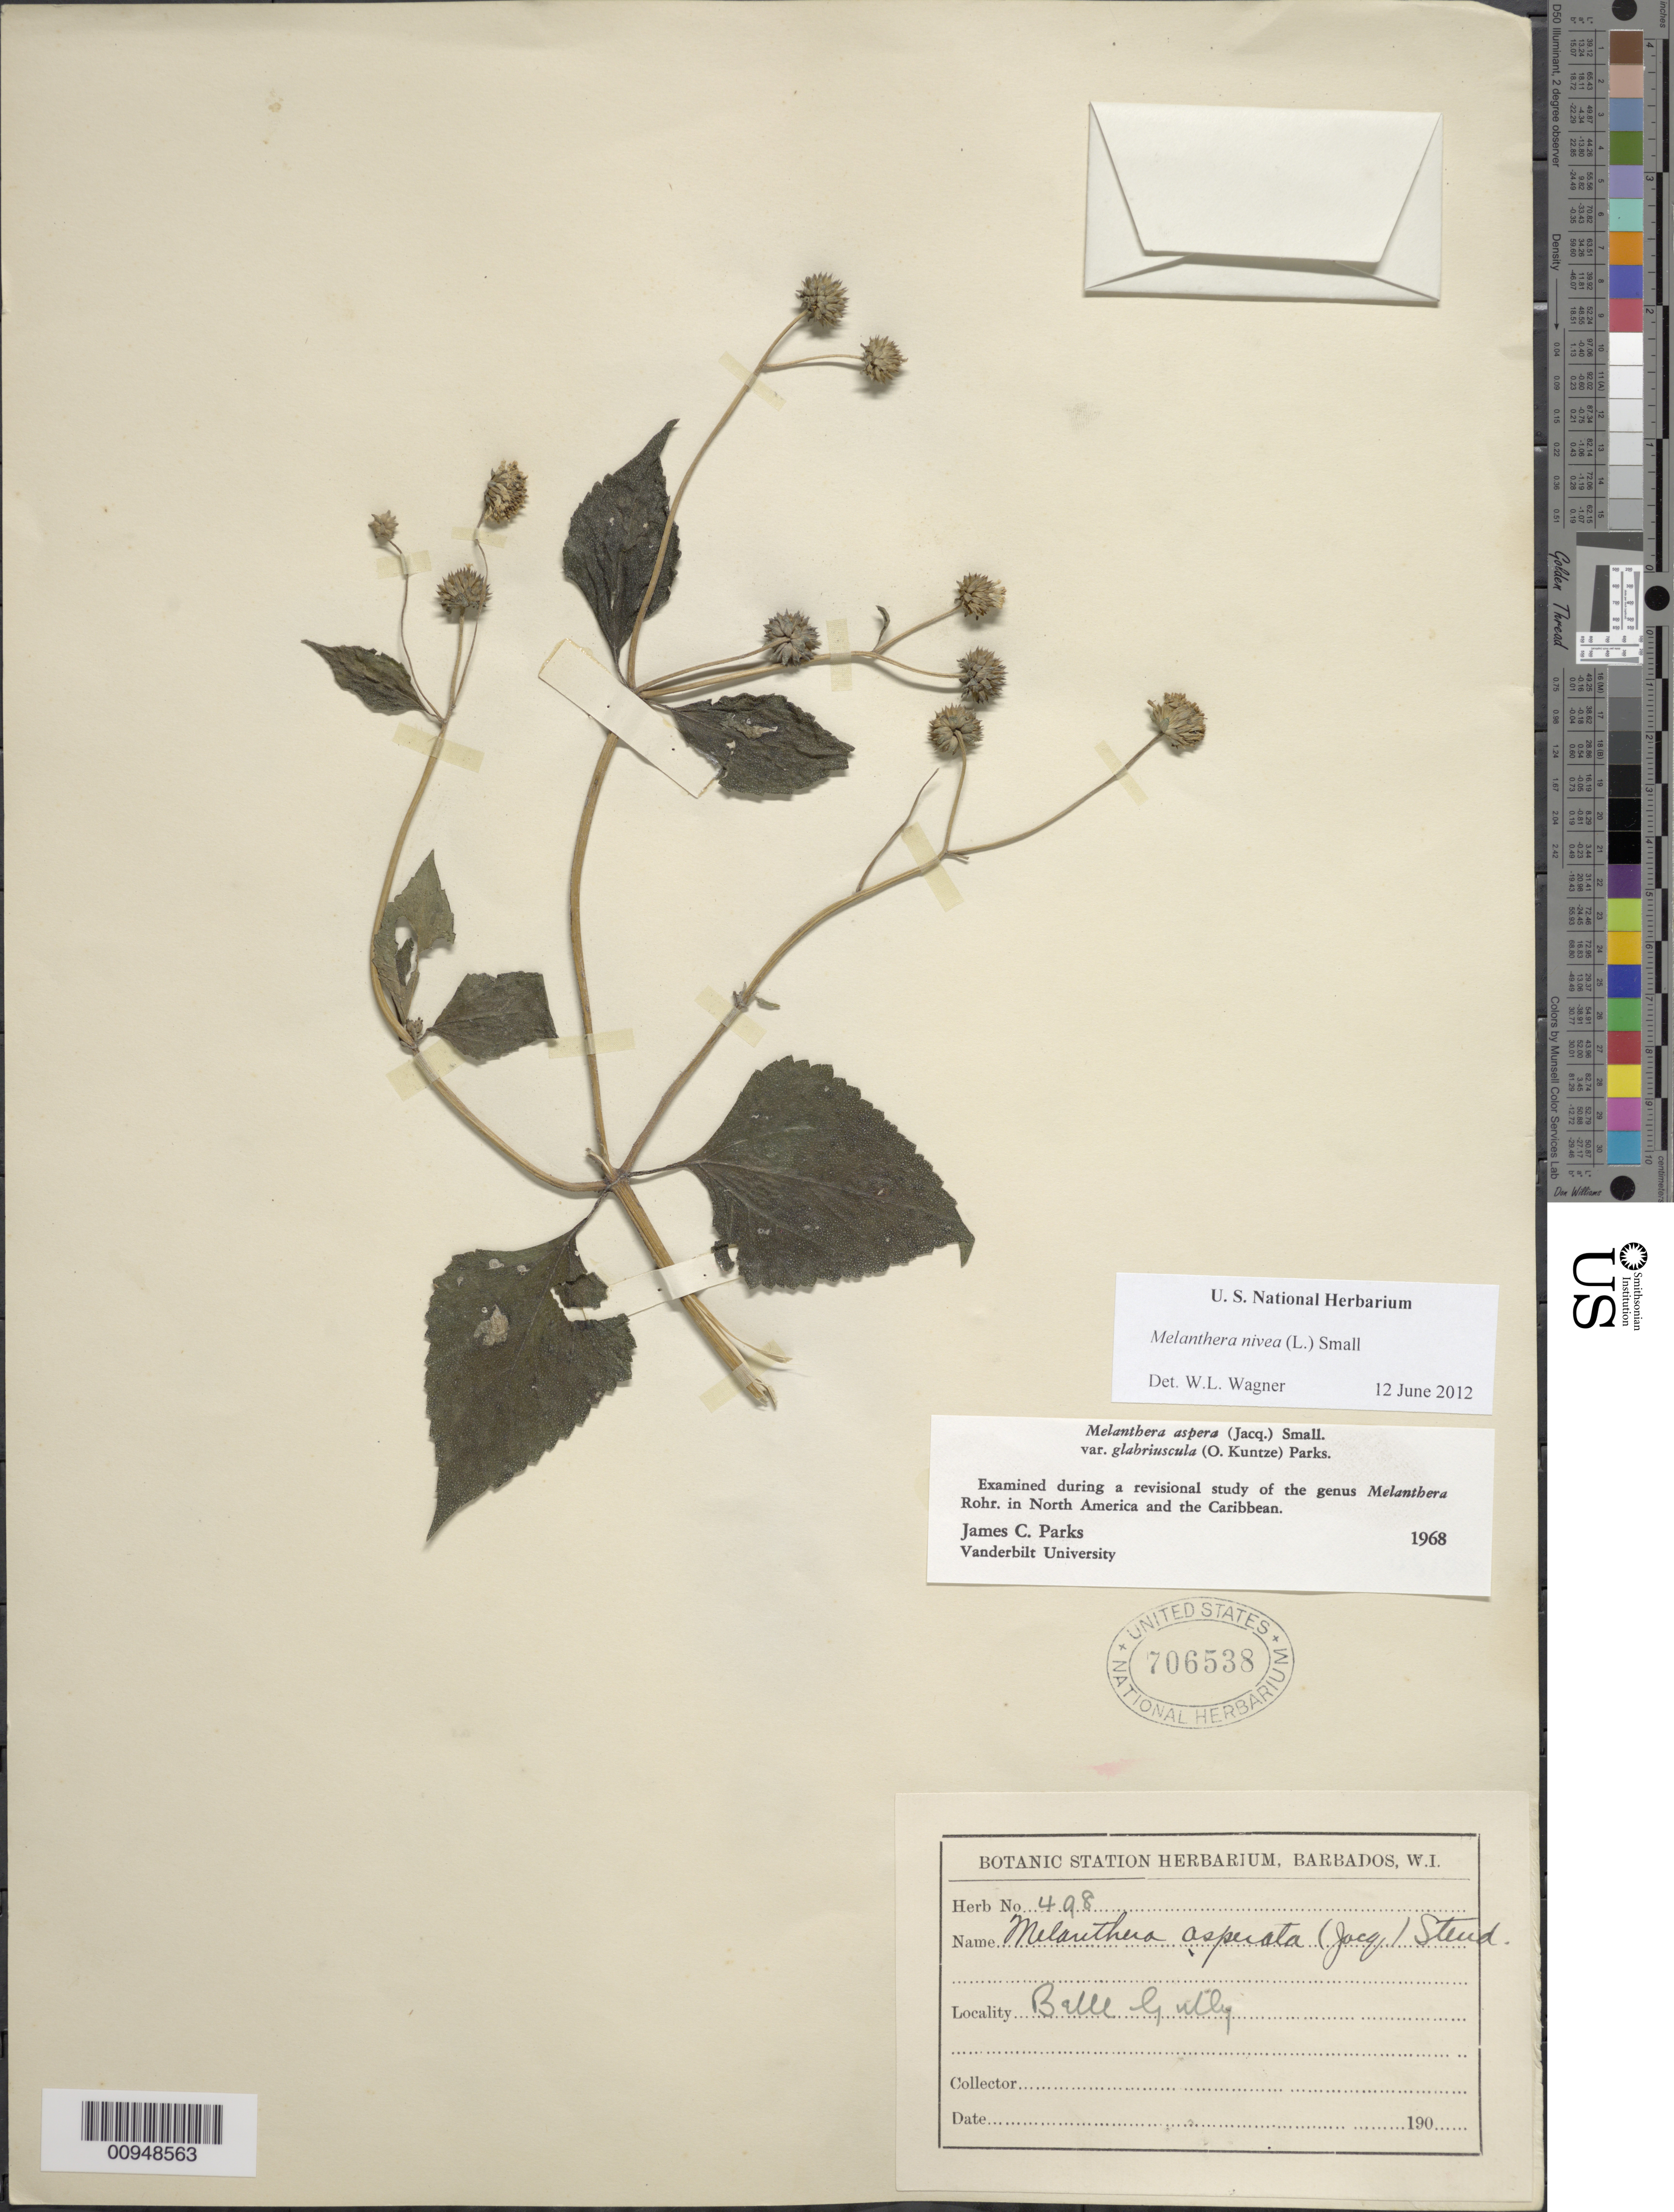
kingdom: Plantae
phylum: Tracheophyta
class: Magnoliopsida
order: Asterales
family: Asteraceae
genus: Melanthera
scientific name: Melanthera nivea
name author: (L.) Small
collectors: ex herb. Bot. Sta. Barbados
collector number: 498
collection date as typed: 1900 or -- --- 1909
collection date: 1900 or 1909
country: Barbados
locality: Balle Gully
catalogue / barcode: US 706538